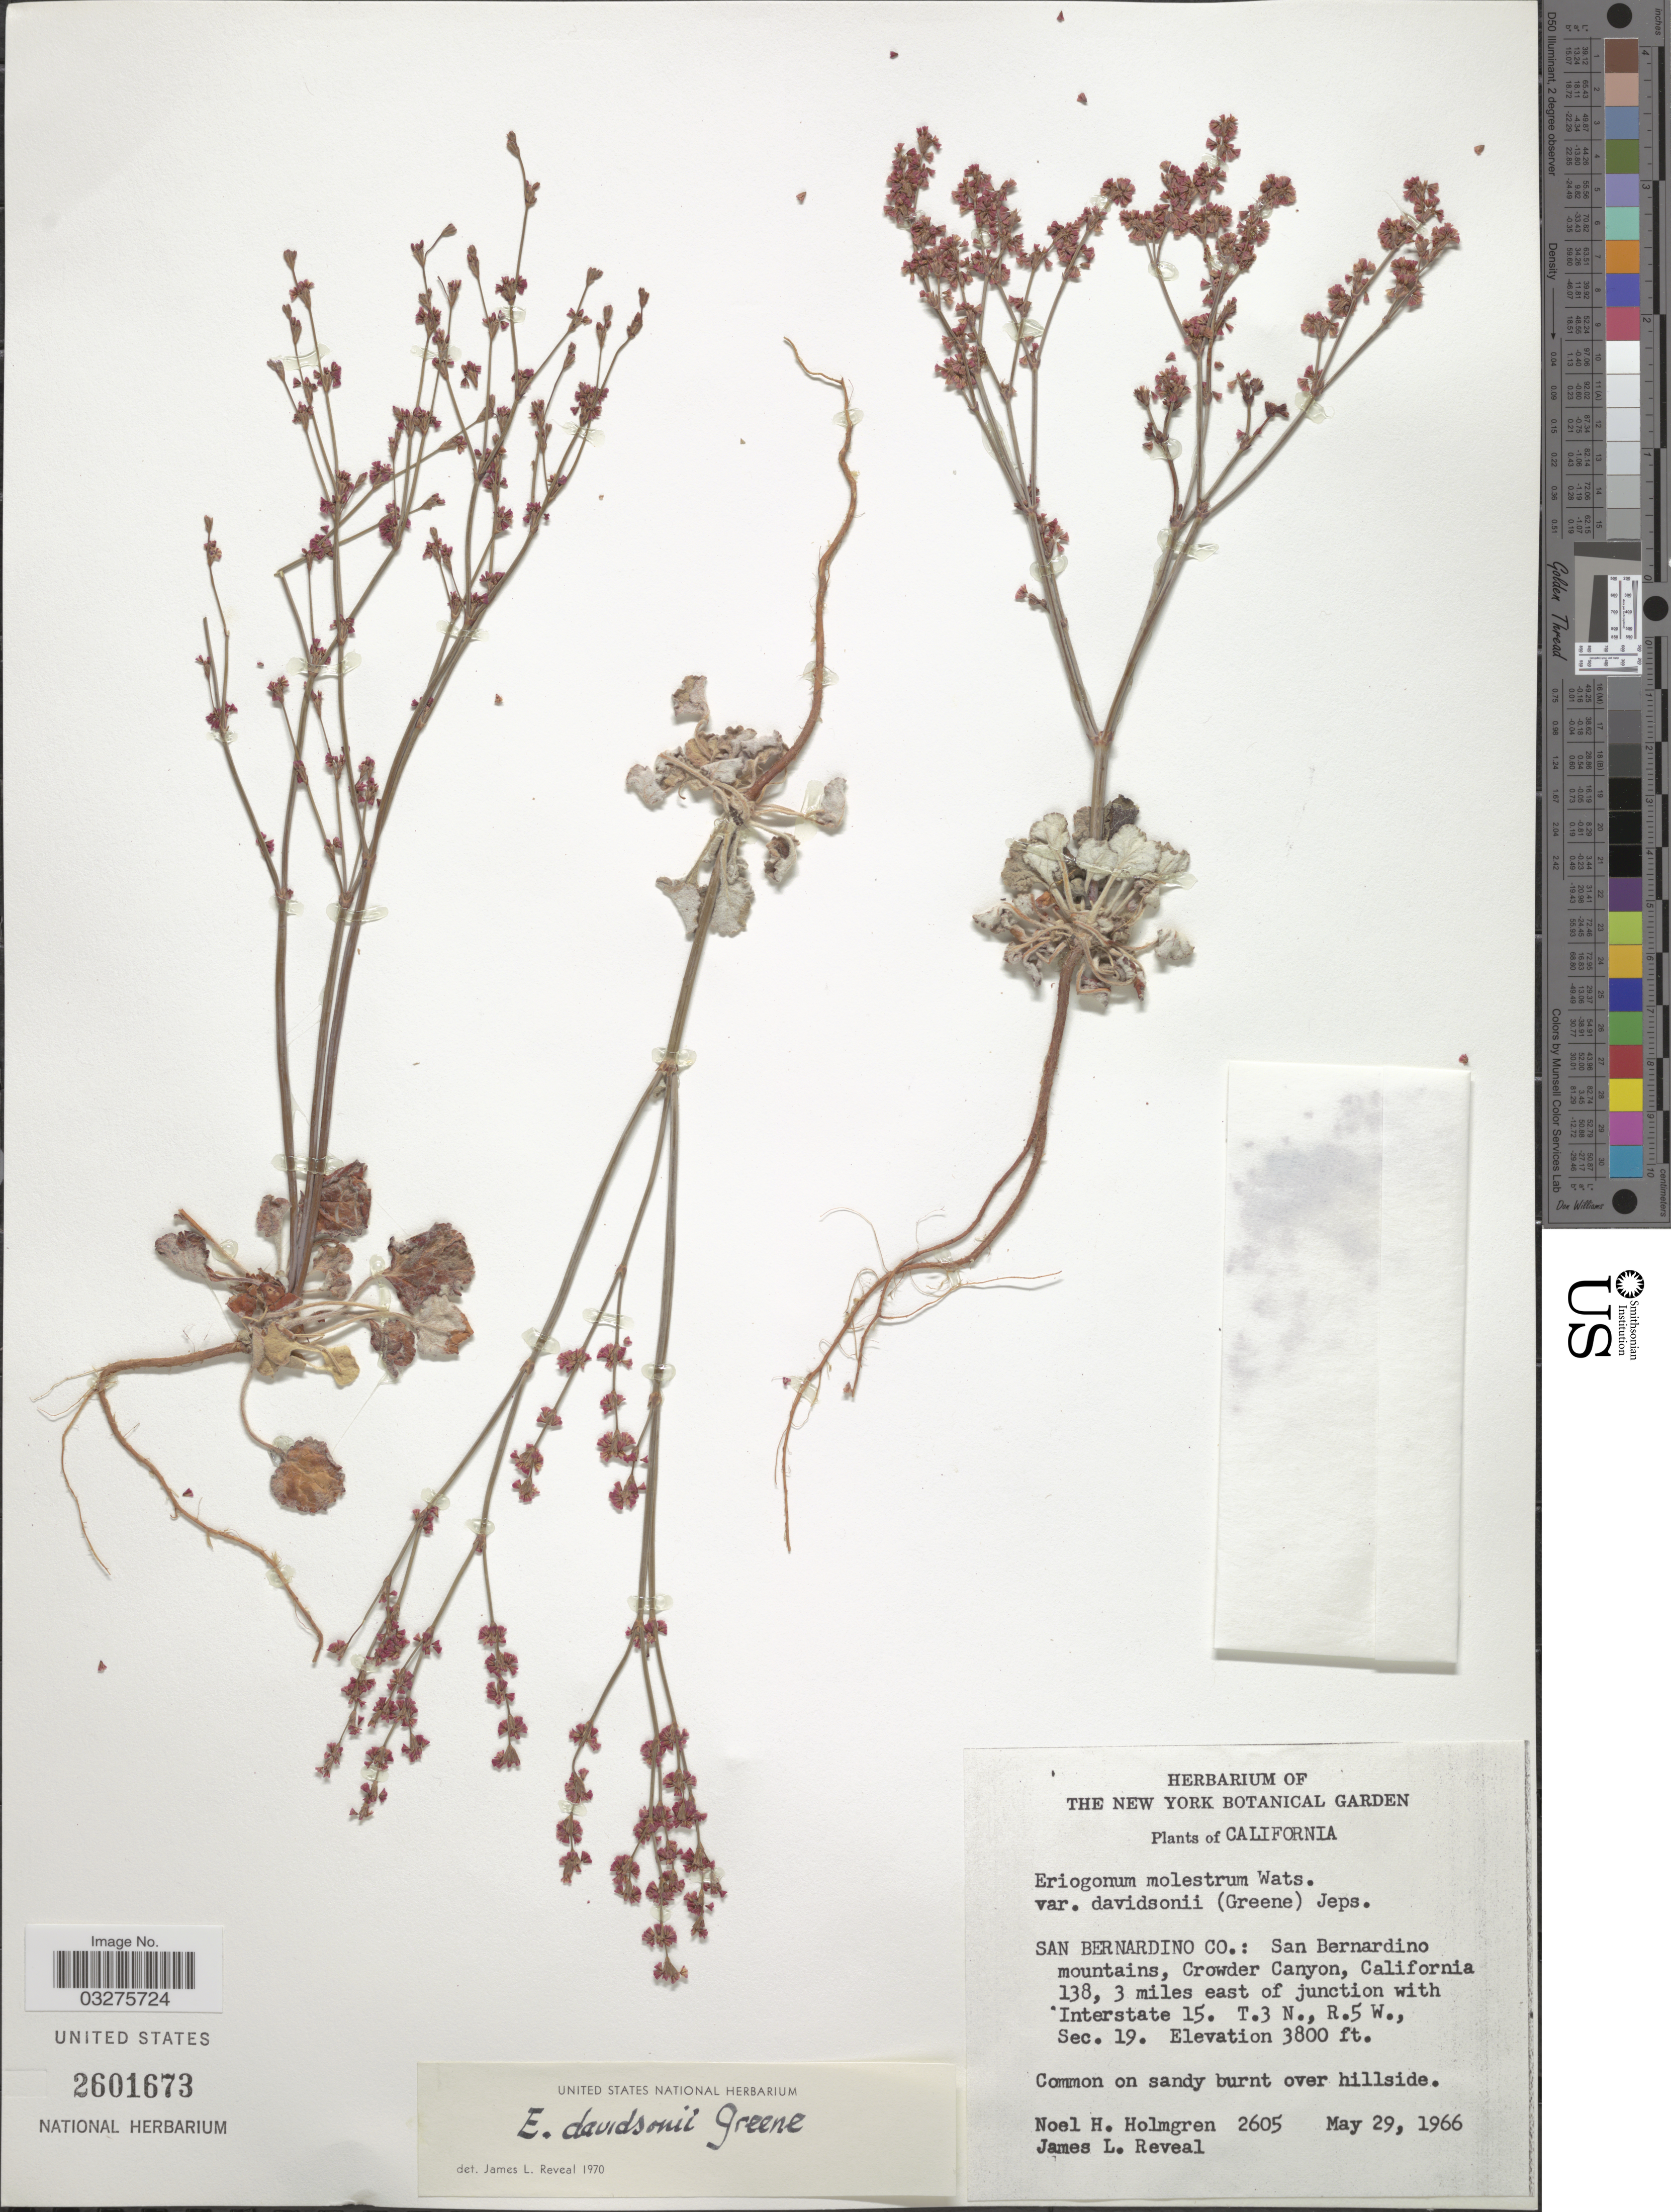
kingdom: Plantae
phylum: Tracheophyta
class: Magnoliopsida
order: Caryophyllales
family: Polygonaceae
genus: Eriogonum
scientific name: Eriogonum davidsonii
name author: Greene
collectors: N. H. Holmgren & J. L. Reveal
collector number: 2605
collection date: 1966-05-29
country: United States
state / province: California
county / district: San Bernardino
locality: San Bernardino Co.: San Bernardino mountains, Crowder Canyon, California 138, 3 miles east of junction with Interstate 15. T.3 N., R.5 W., Sec. 19.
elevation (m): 1158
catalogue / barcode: US 2601673